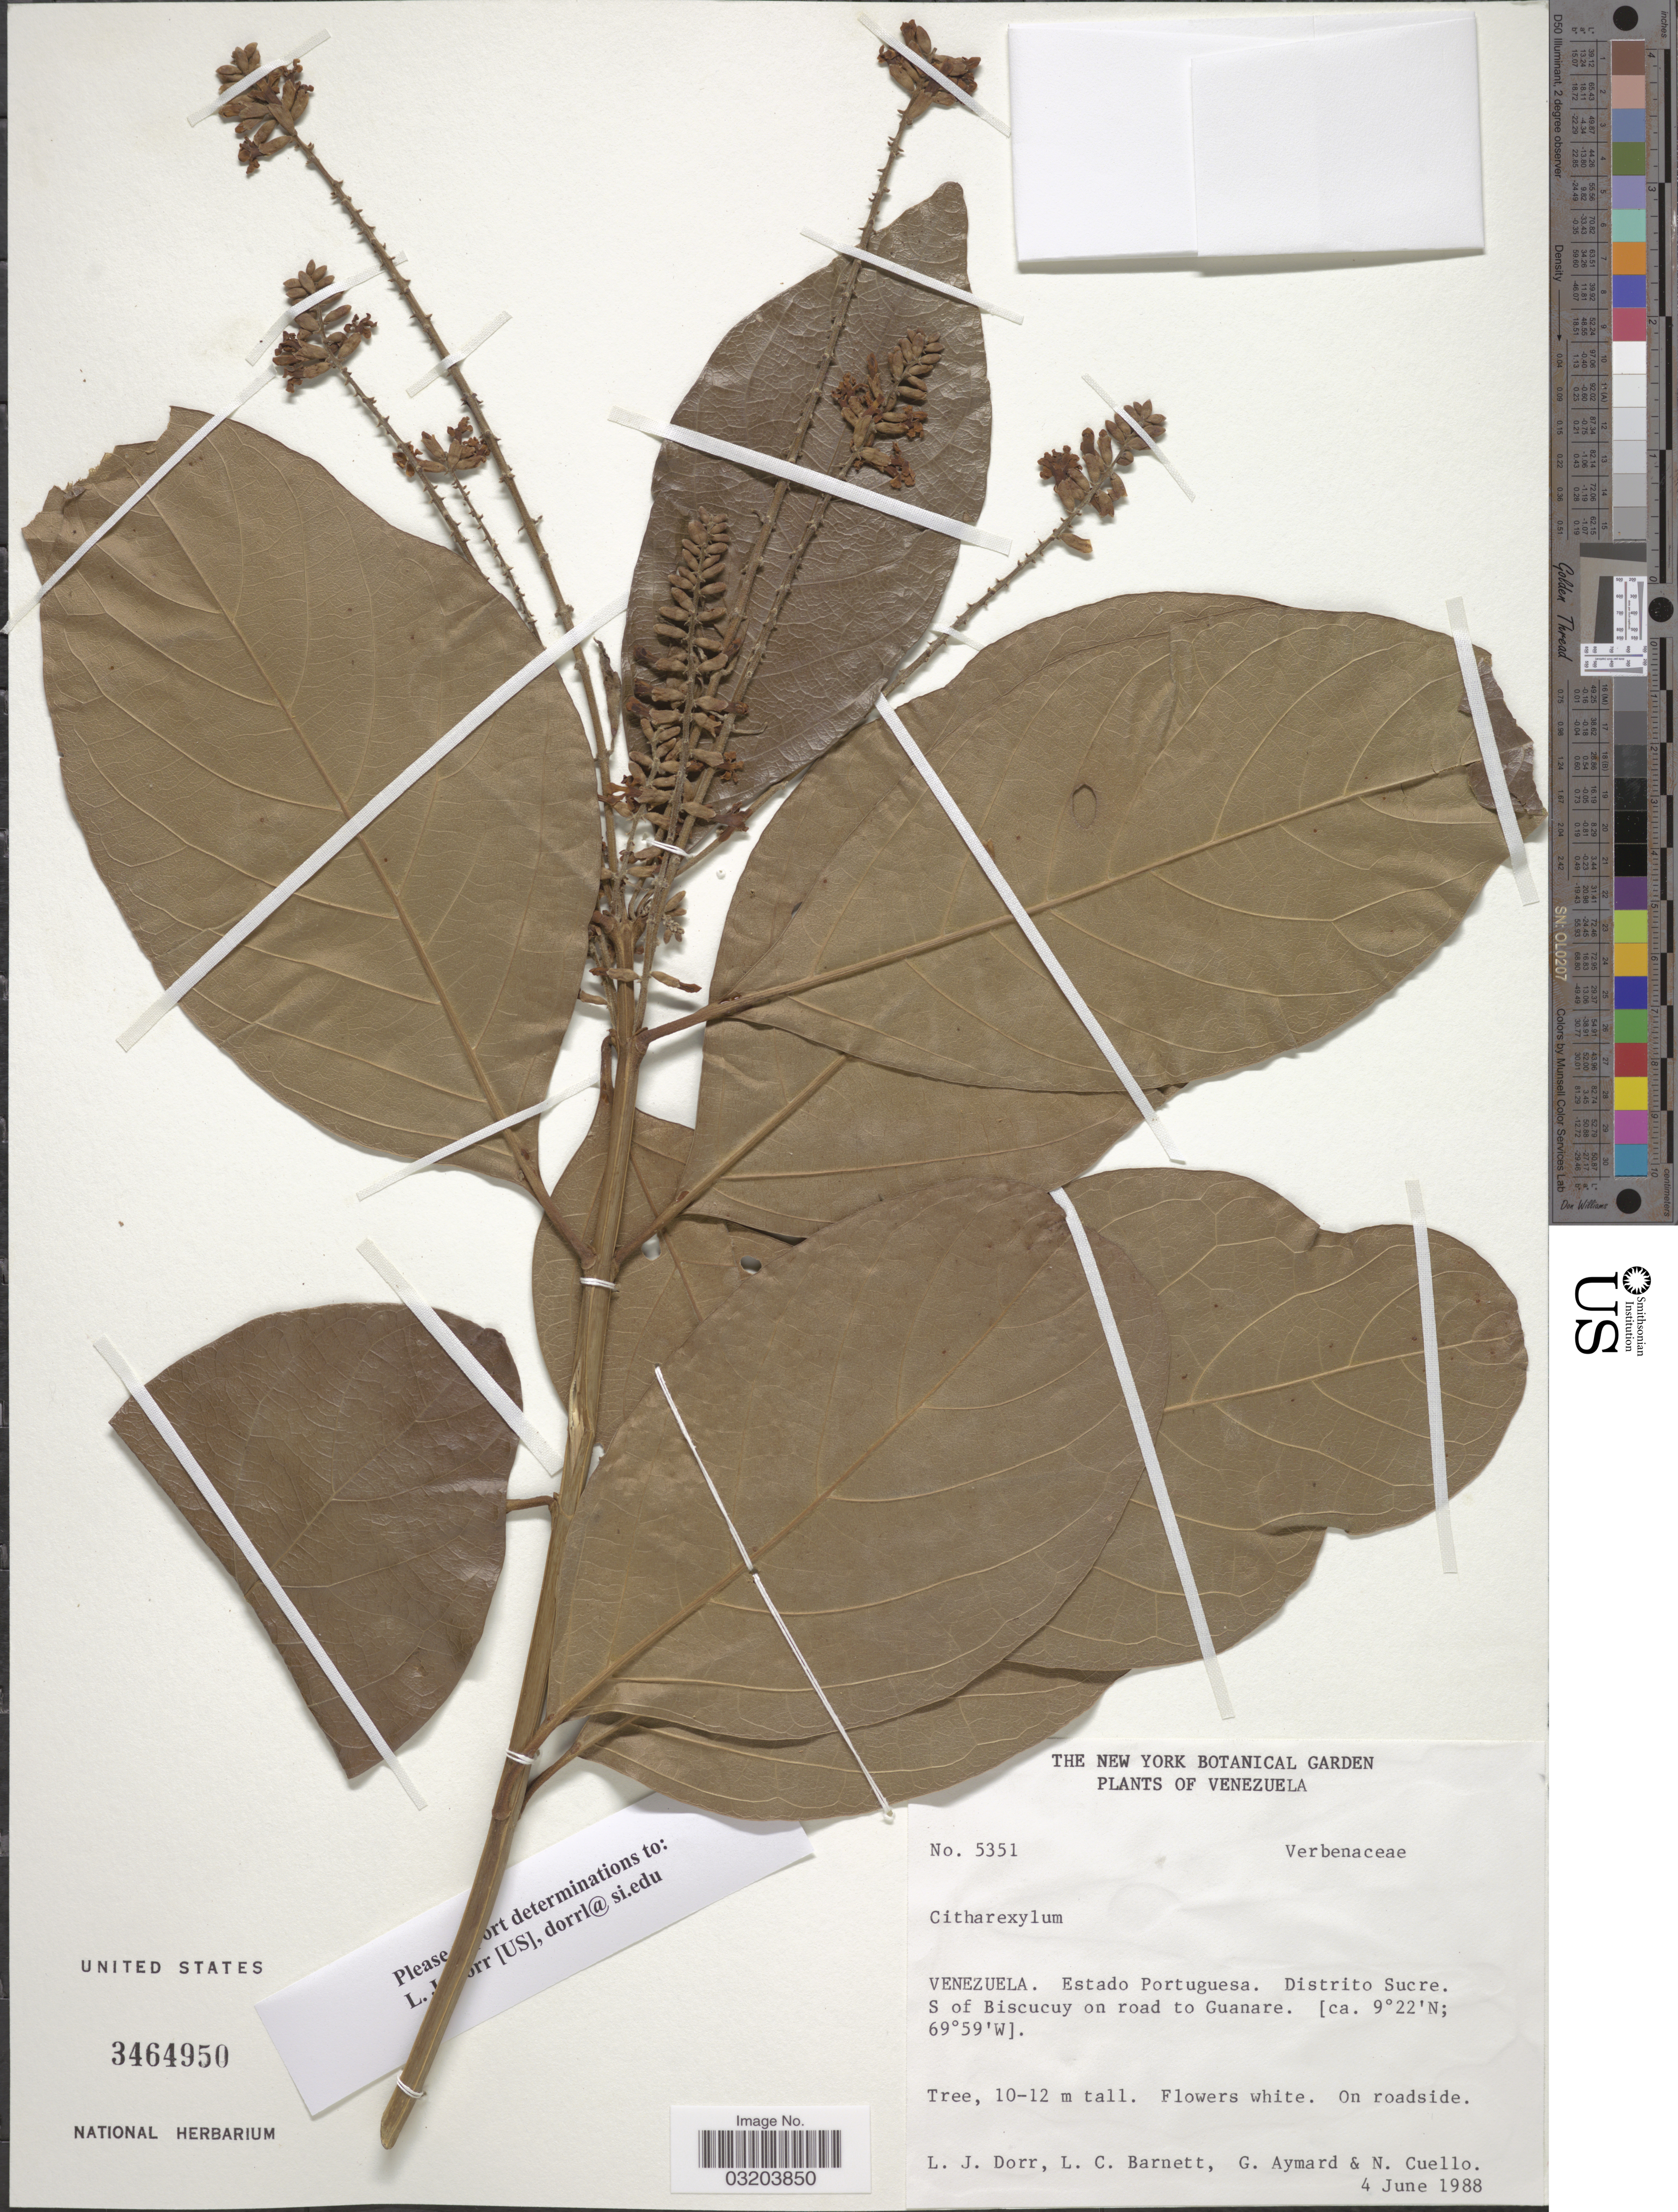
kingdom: Plantae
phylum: Tracheophyta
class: Magnoliopsida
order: Lamiales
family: Verbenaceae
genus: Citharexylum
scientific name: Citharexylum sp.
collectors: L. J. Dorr, L. C. Barnett, G. A. Aymard & N. L. Cuello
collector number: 5351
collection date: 1988-06-04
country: Venezuela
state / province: Portuguesa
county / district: Sucre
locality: S of Biscucuy on road to Guanare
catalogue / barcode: US 3464950